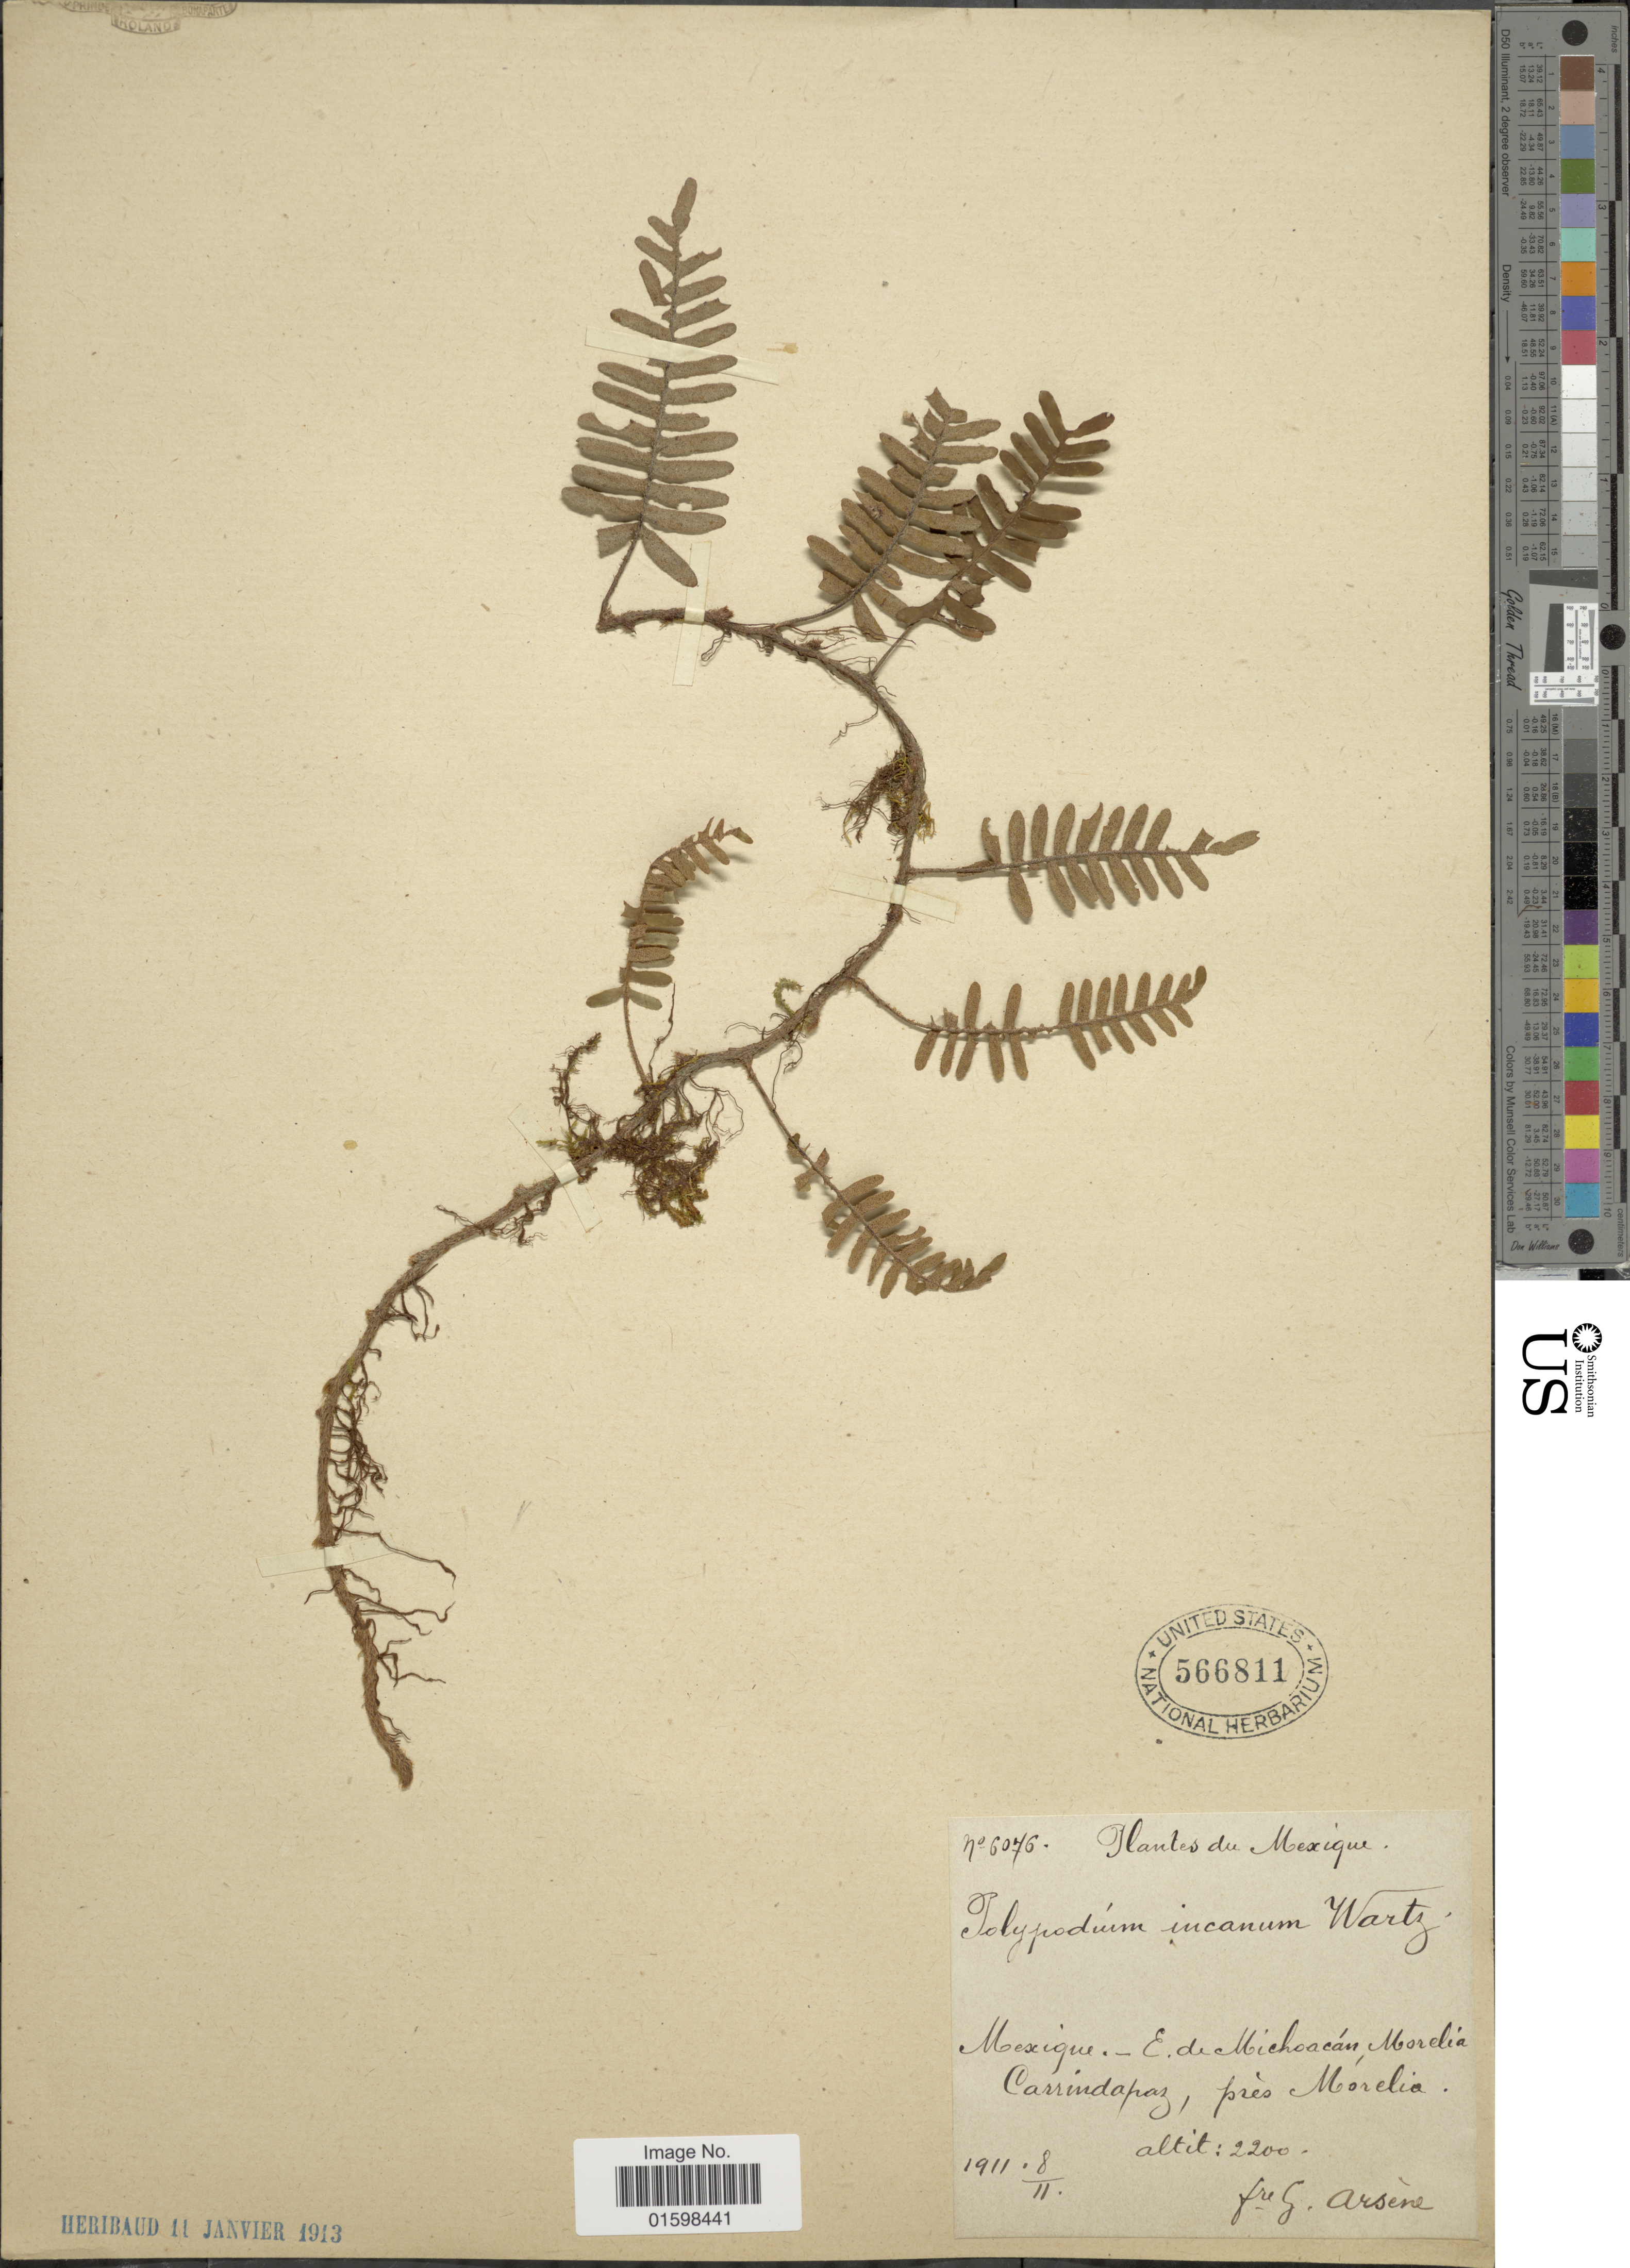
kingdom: Plantae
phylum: Tracheophyta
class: Polypodiopsida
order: Polypodiales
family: Polypodiaceae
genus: Pleopeltis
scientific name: Pleopeltis polypodioides var. acicularis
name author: (Weath.) E.G. Andrews & Windham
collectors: Bro. G. Arsène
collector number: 6076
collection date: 1911-11-08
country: Mexico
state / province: Michoacán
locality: E. Michoacan, Morelia Carridapaz, pres Morelia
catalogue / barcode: US 566811